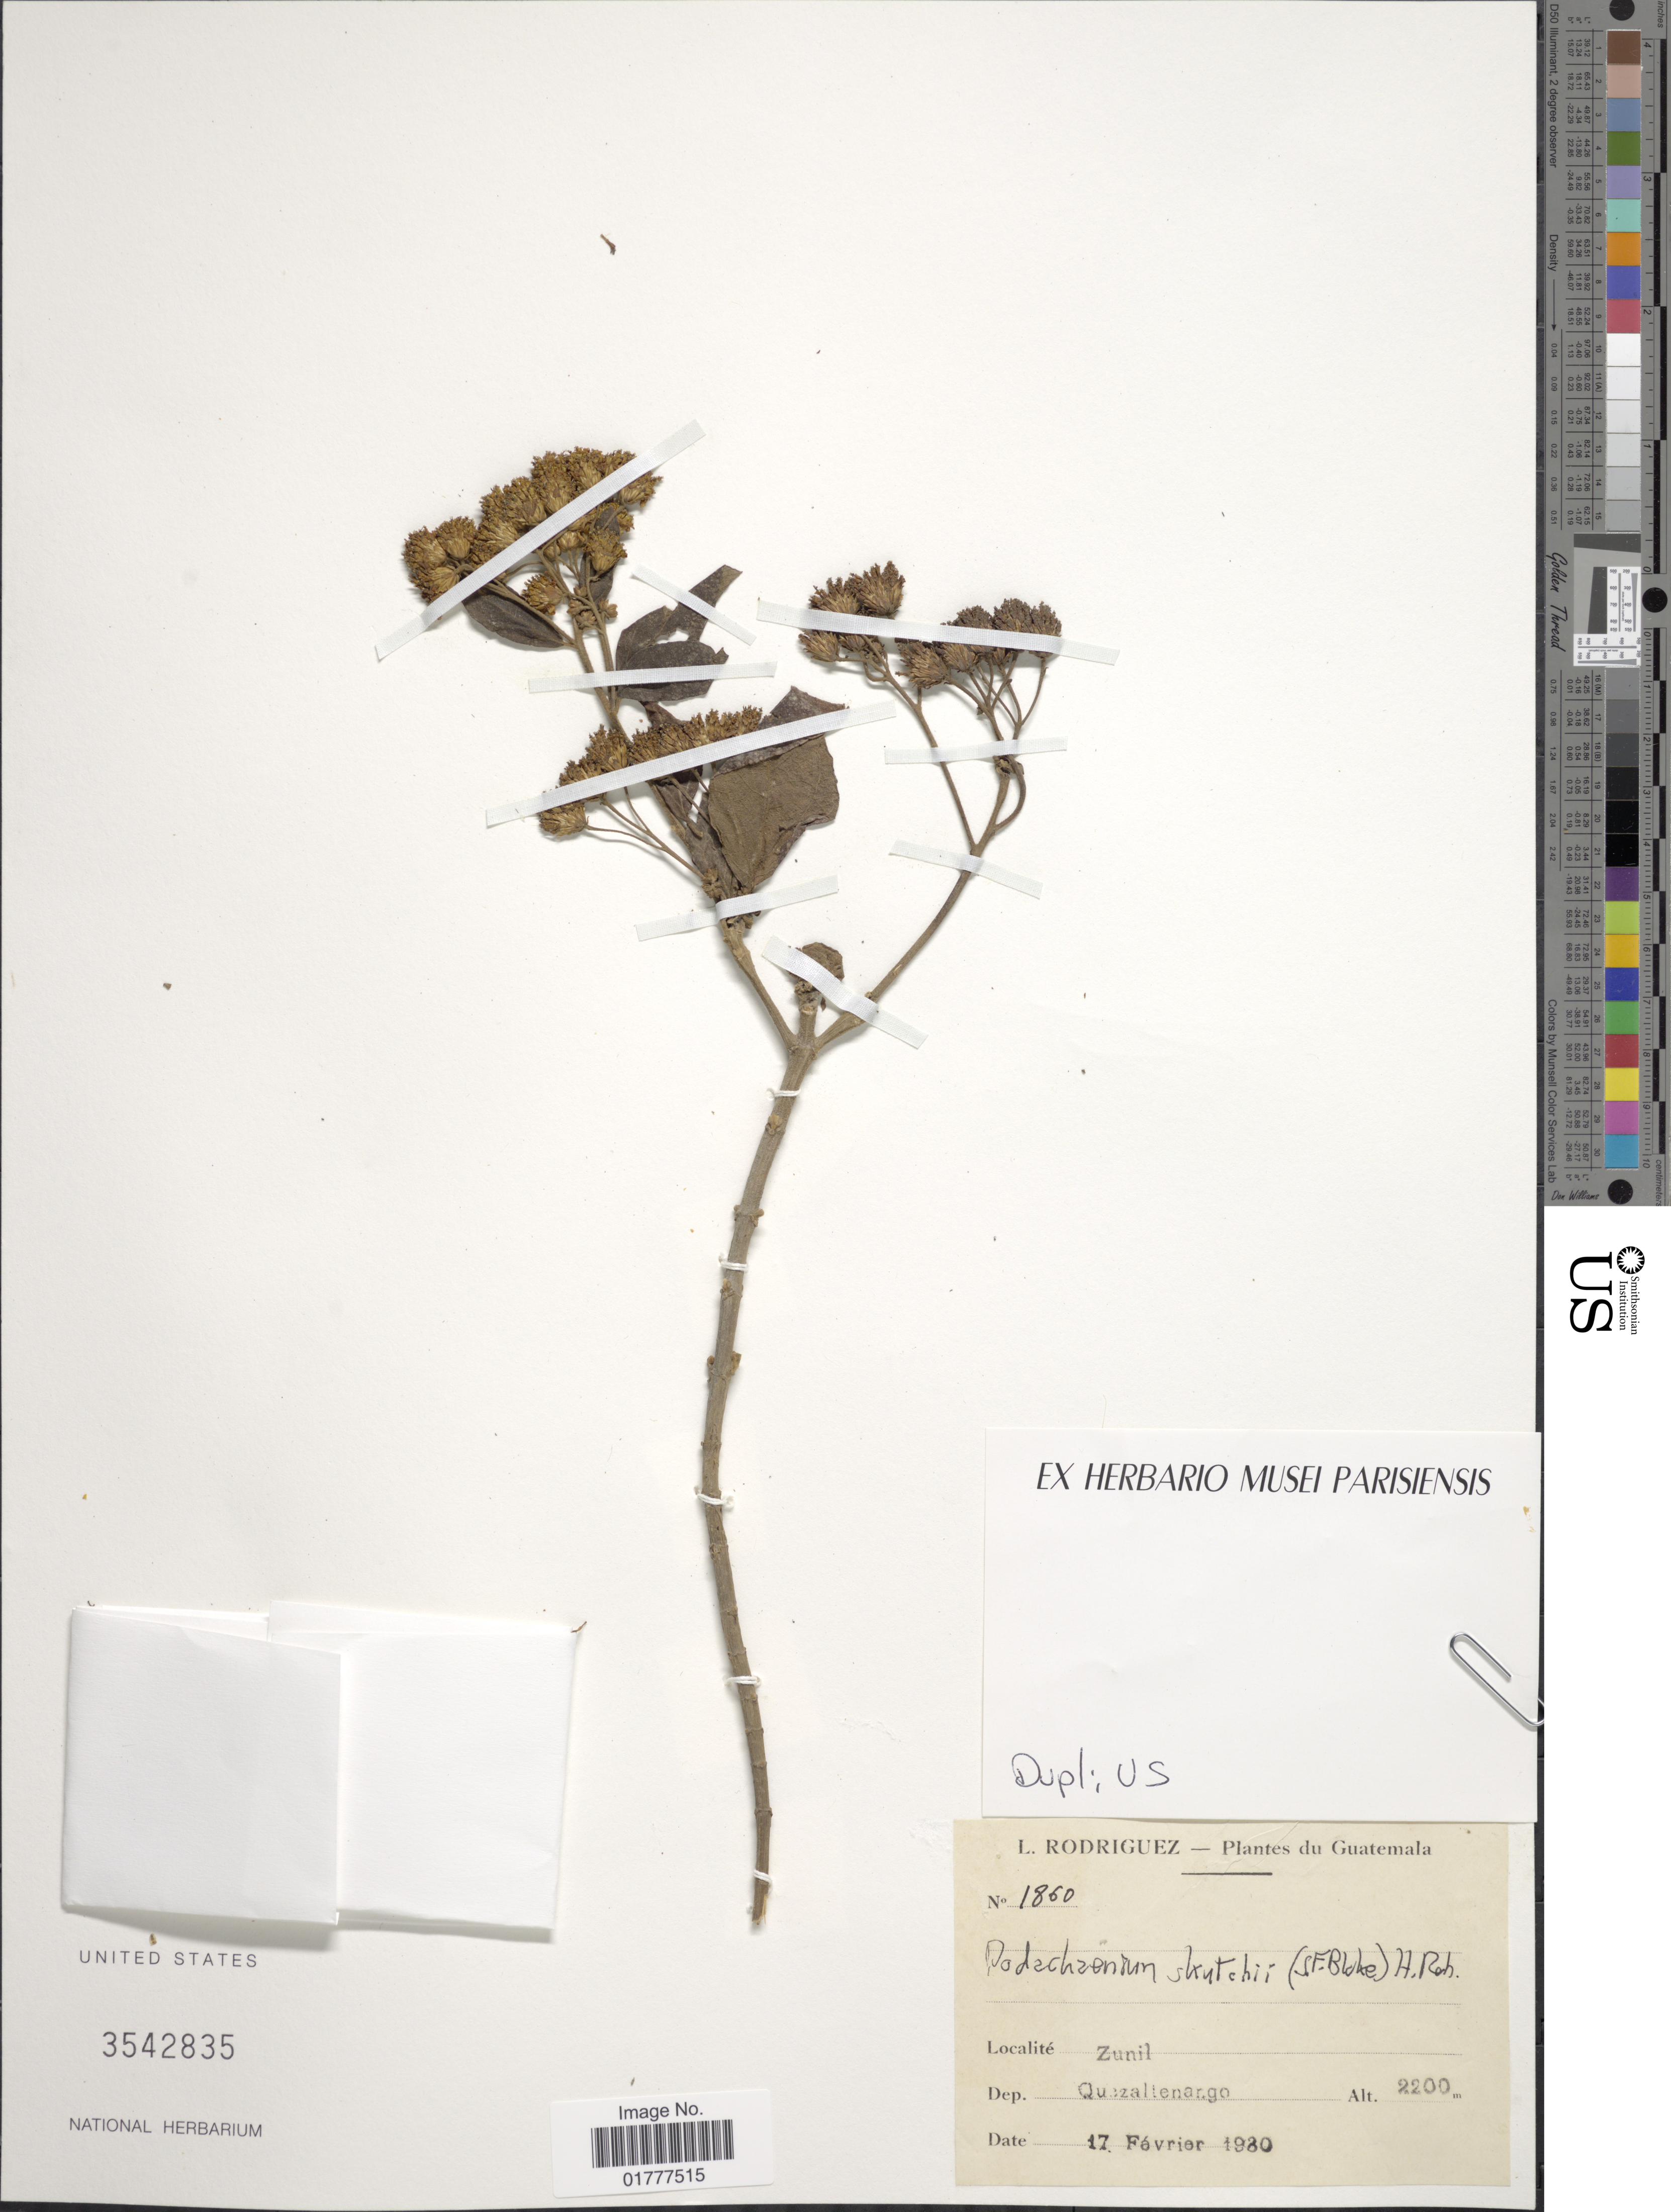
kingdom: Plantae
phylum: Tracheophyta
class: Magnoliopsida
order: Asterales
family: Asteraceae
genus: Podachaenium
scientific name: Podachaenium skutchii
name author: (S.F. Blake) H. Rob.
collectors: L. Rodriguez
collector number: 1860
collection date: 1980-02-17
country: Guatemala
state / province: Quetzaltenango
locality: Zunil, Quezaltenango.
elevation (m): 2200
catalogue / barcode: US 3542835